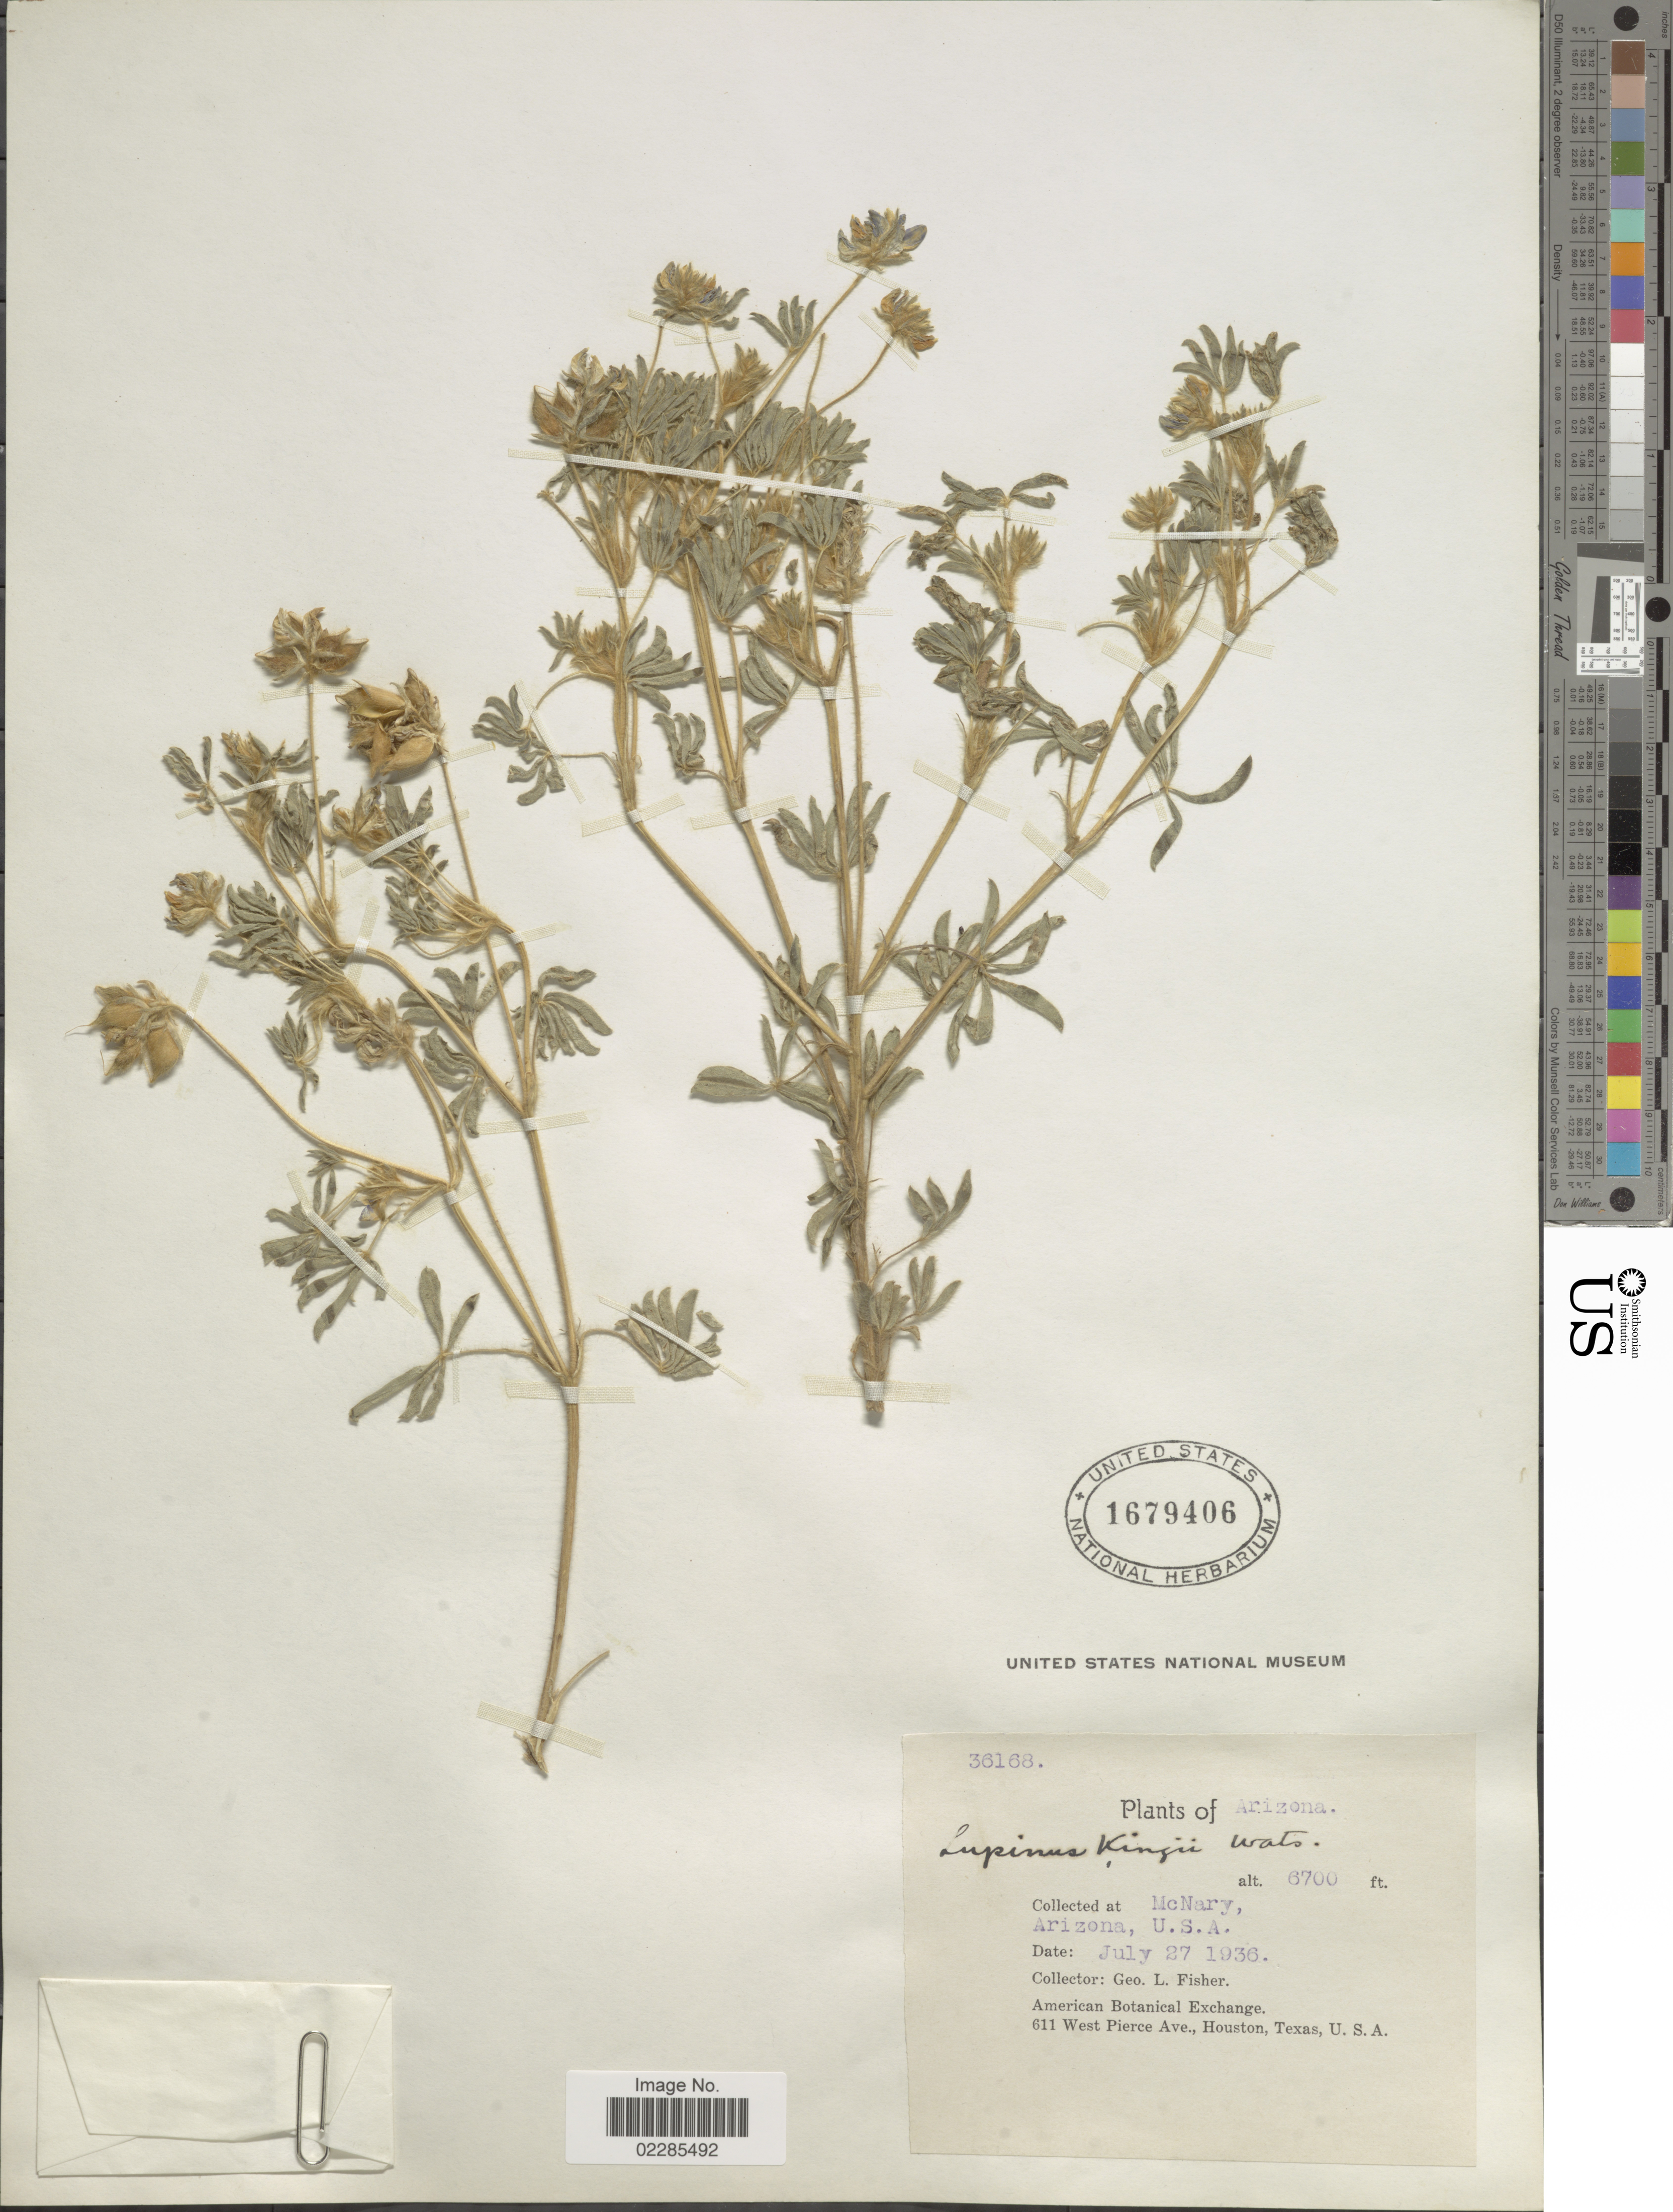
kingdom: Plantae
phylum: Tracheophyta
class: Magnoliopsida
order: Fabales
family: Fabaceae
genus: Lupinus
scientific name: Lupinus kingii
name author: S. Watson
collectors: G. L. Fisher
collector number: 36168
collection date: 1936-07-27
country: United States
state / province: Arizona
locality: McNary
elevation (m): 2042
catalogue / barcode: US 1679406